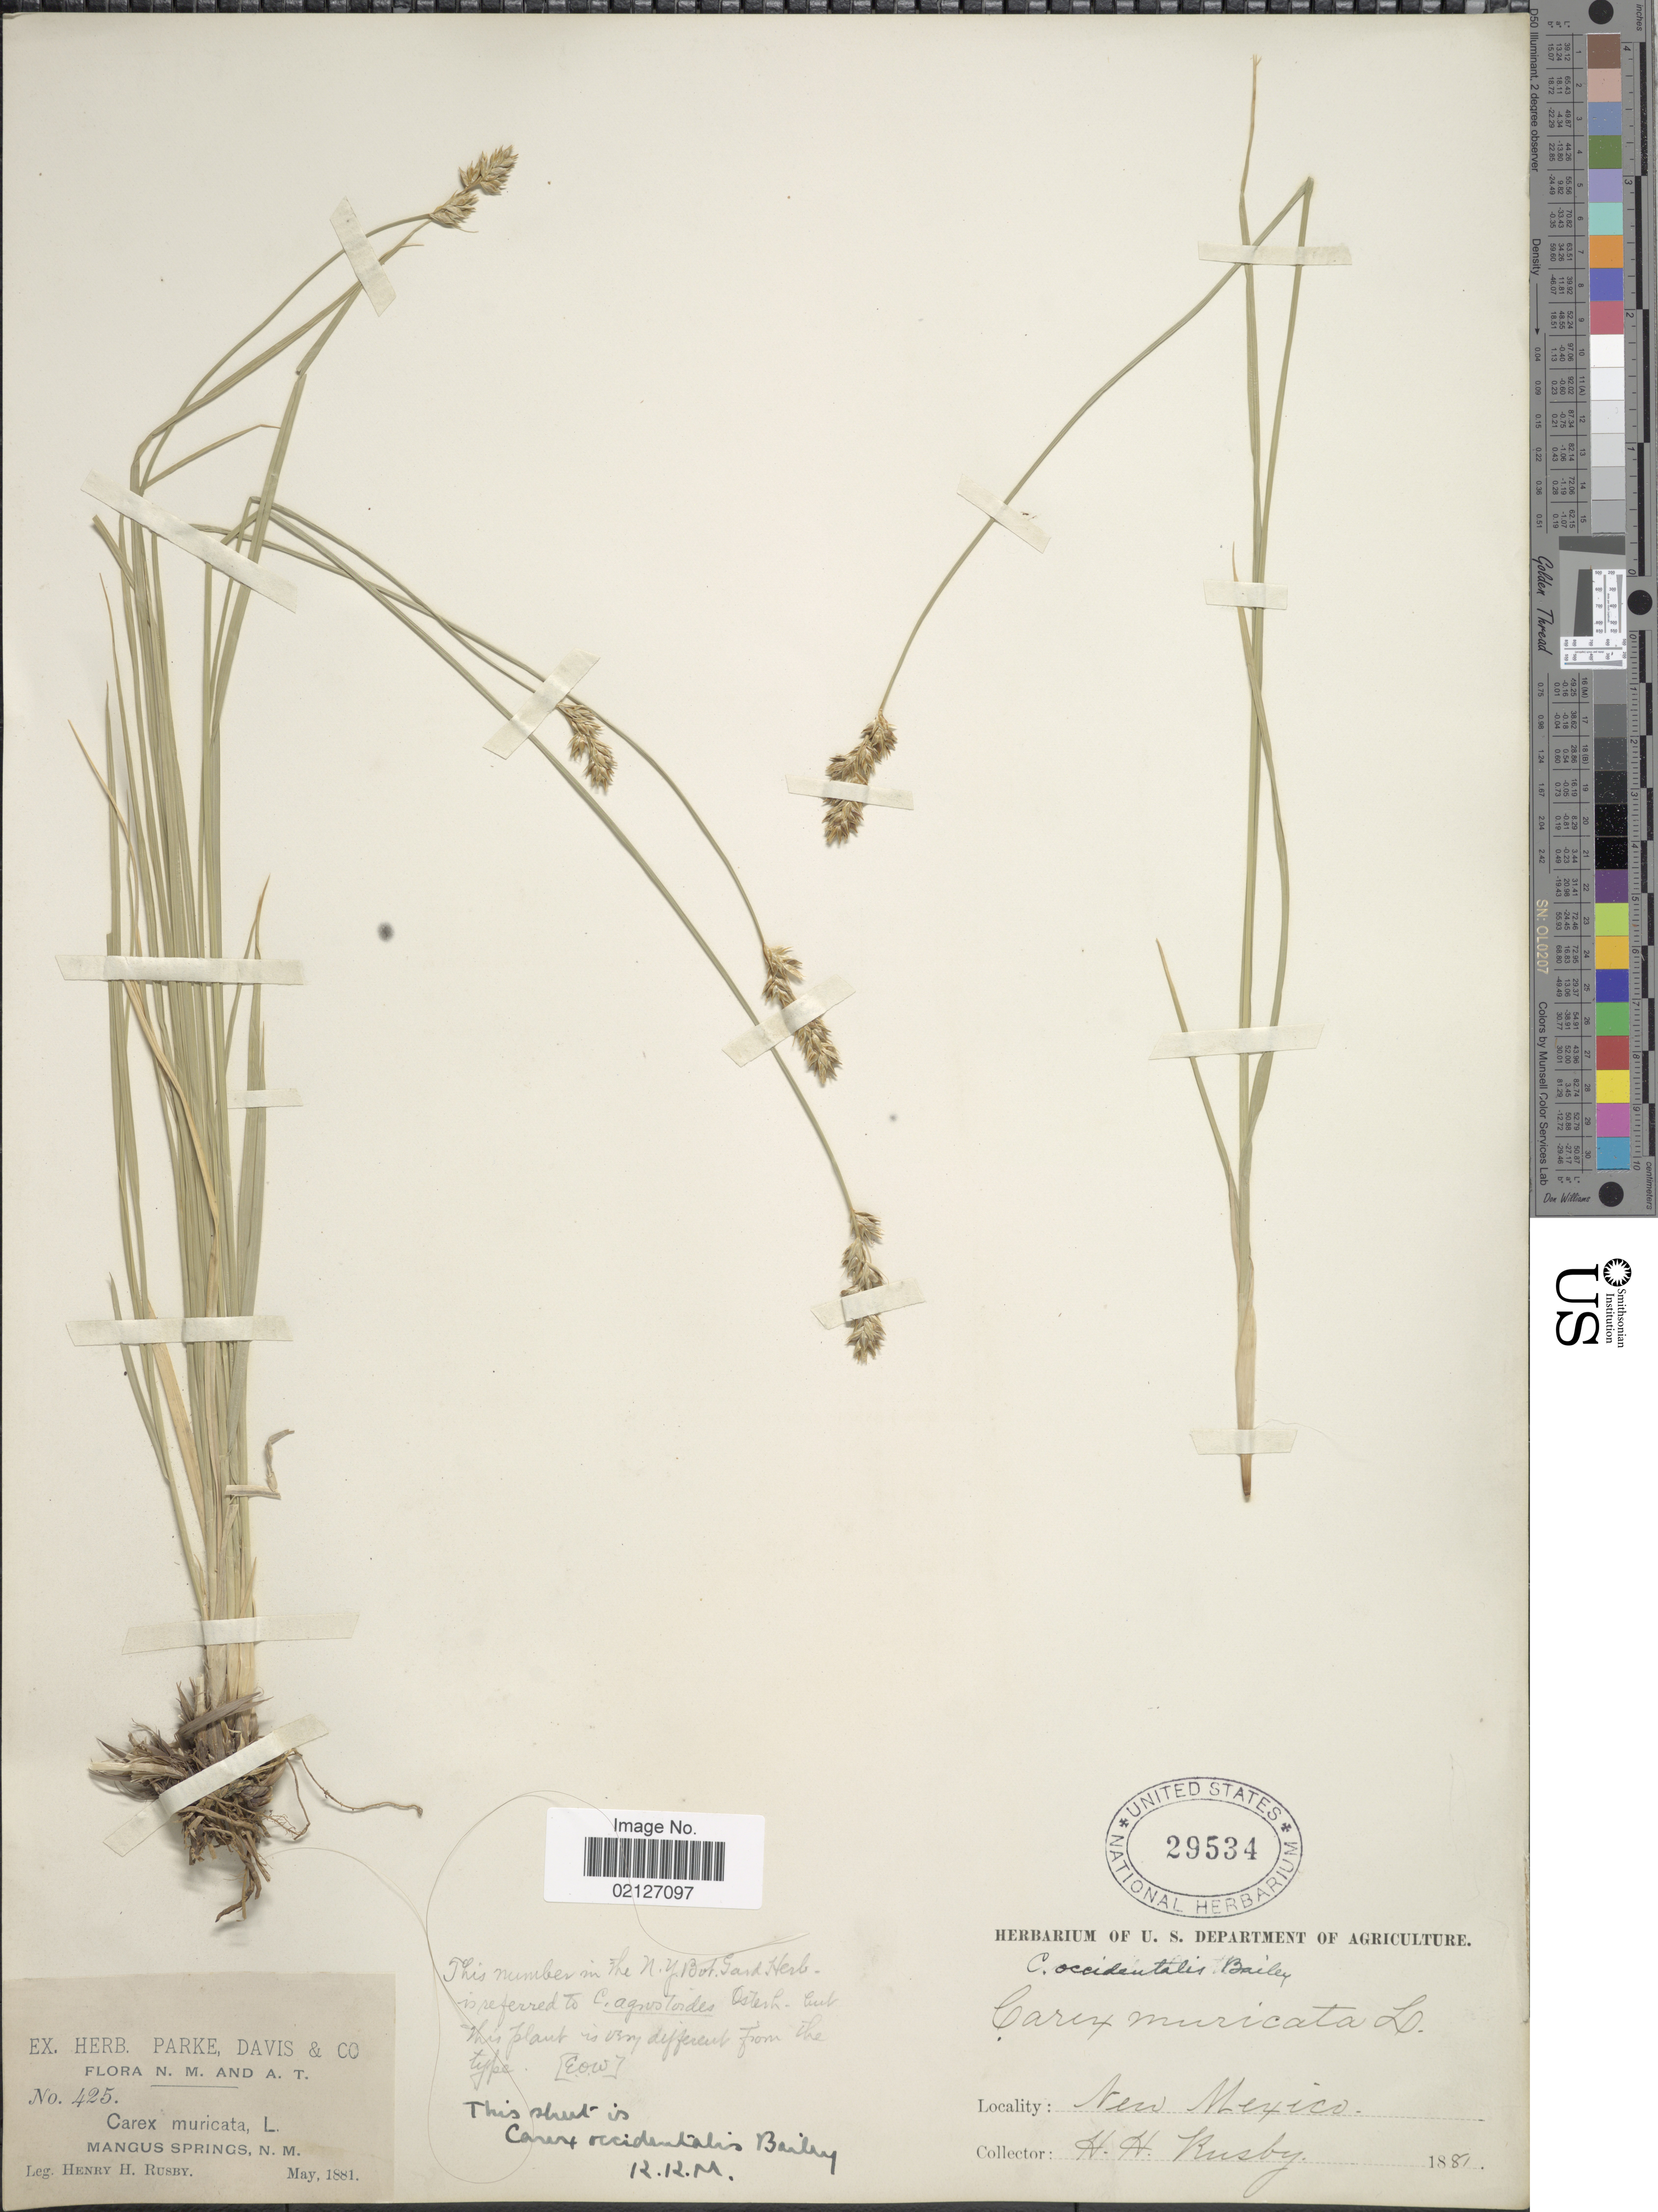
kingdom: Plantae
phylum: Tracheophyta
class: Liliopsida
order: Poales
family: Cyperaceae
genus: Carex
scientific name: Carex occidentalis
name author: L.H. Bailey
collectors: H. H. Rusby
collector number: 425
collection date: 1881-05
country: United States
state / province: New Mexico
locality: Mangus Springs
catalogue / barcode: US 29534